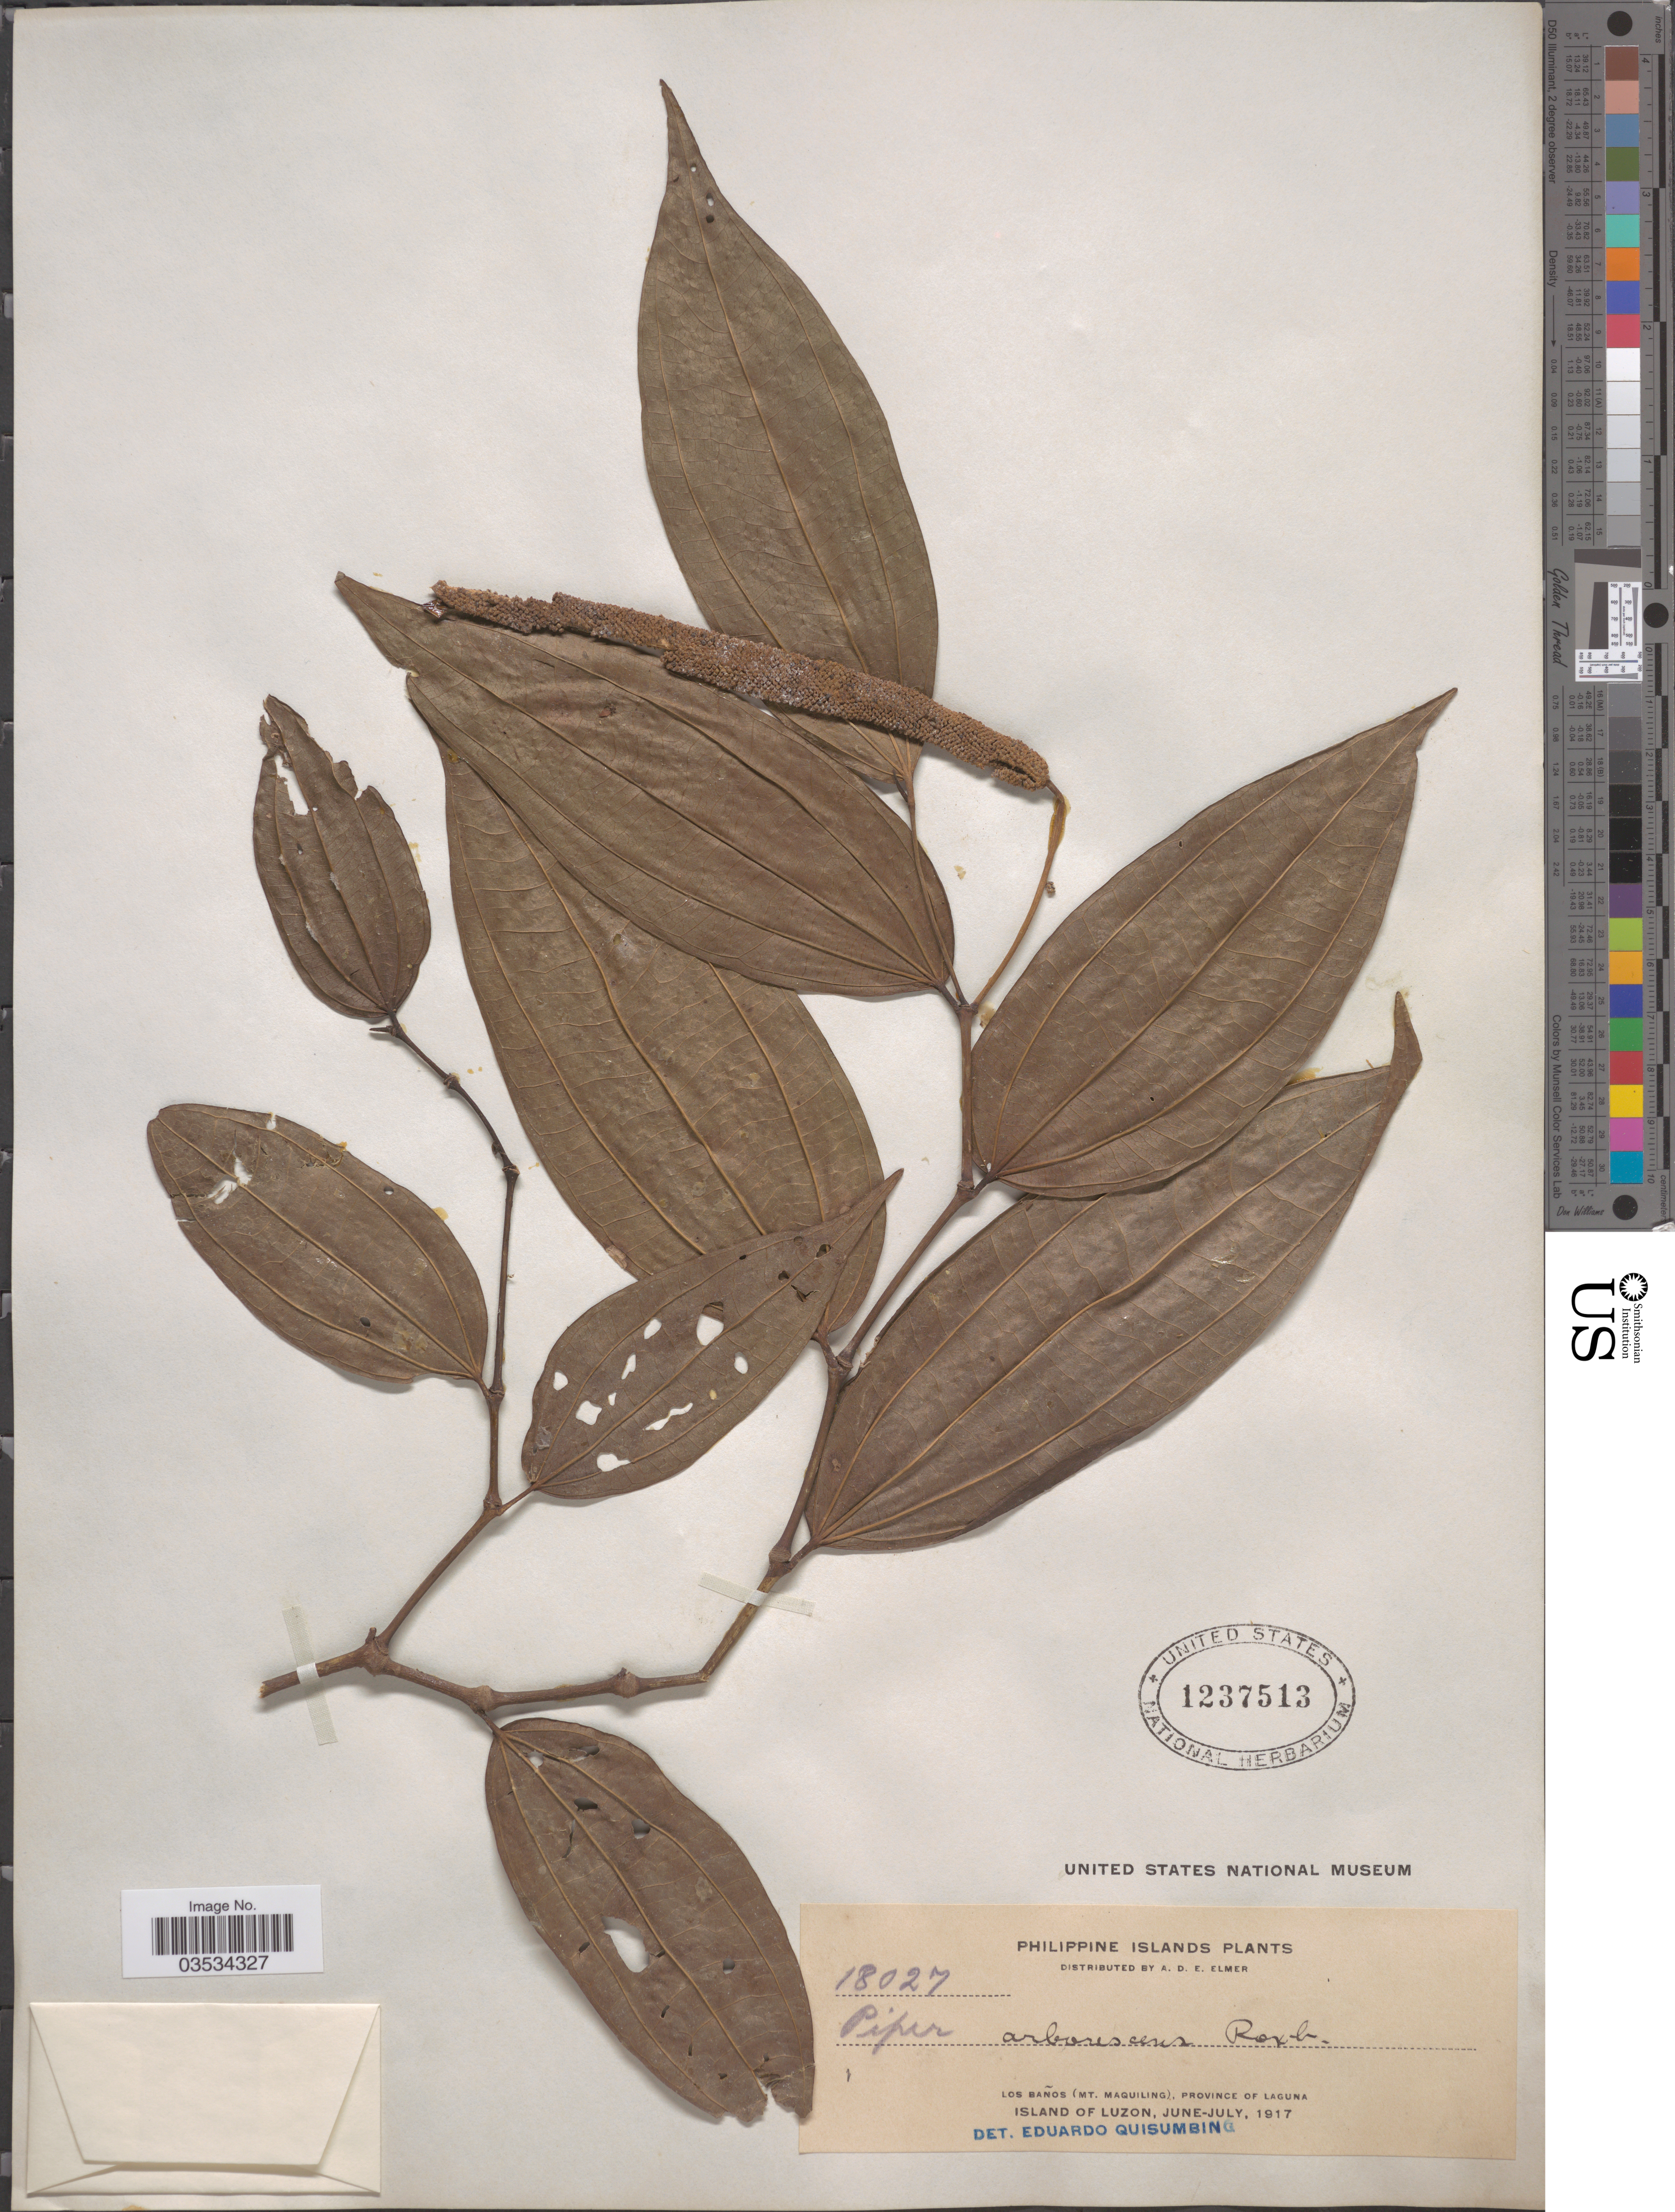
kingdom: Plantae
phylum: Tracheophyta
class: Magnoliopsida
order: Piperales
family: Piperaceae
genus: Piper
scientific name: Piper arborescens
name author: Roxb.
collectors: A. D. E. Elmer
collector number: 18027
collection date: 1917-06/1917-07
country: Philippines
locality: Philippine Islands. Los Baños (Mt. Maquiling), Province of Laguna. Island of Luzon.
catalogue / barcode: US 1237513